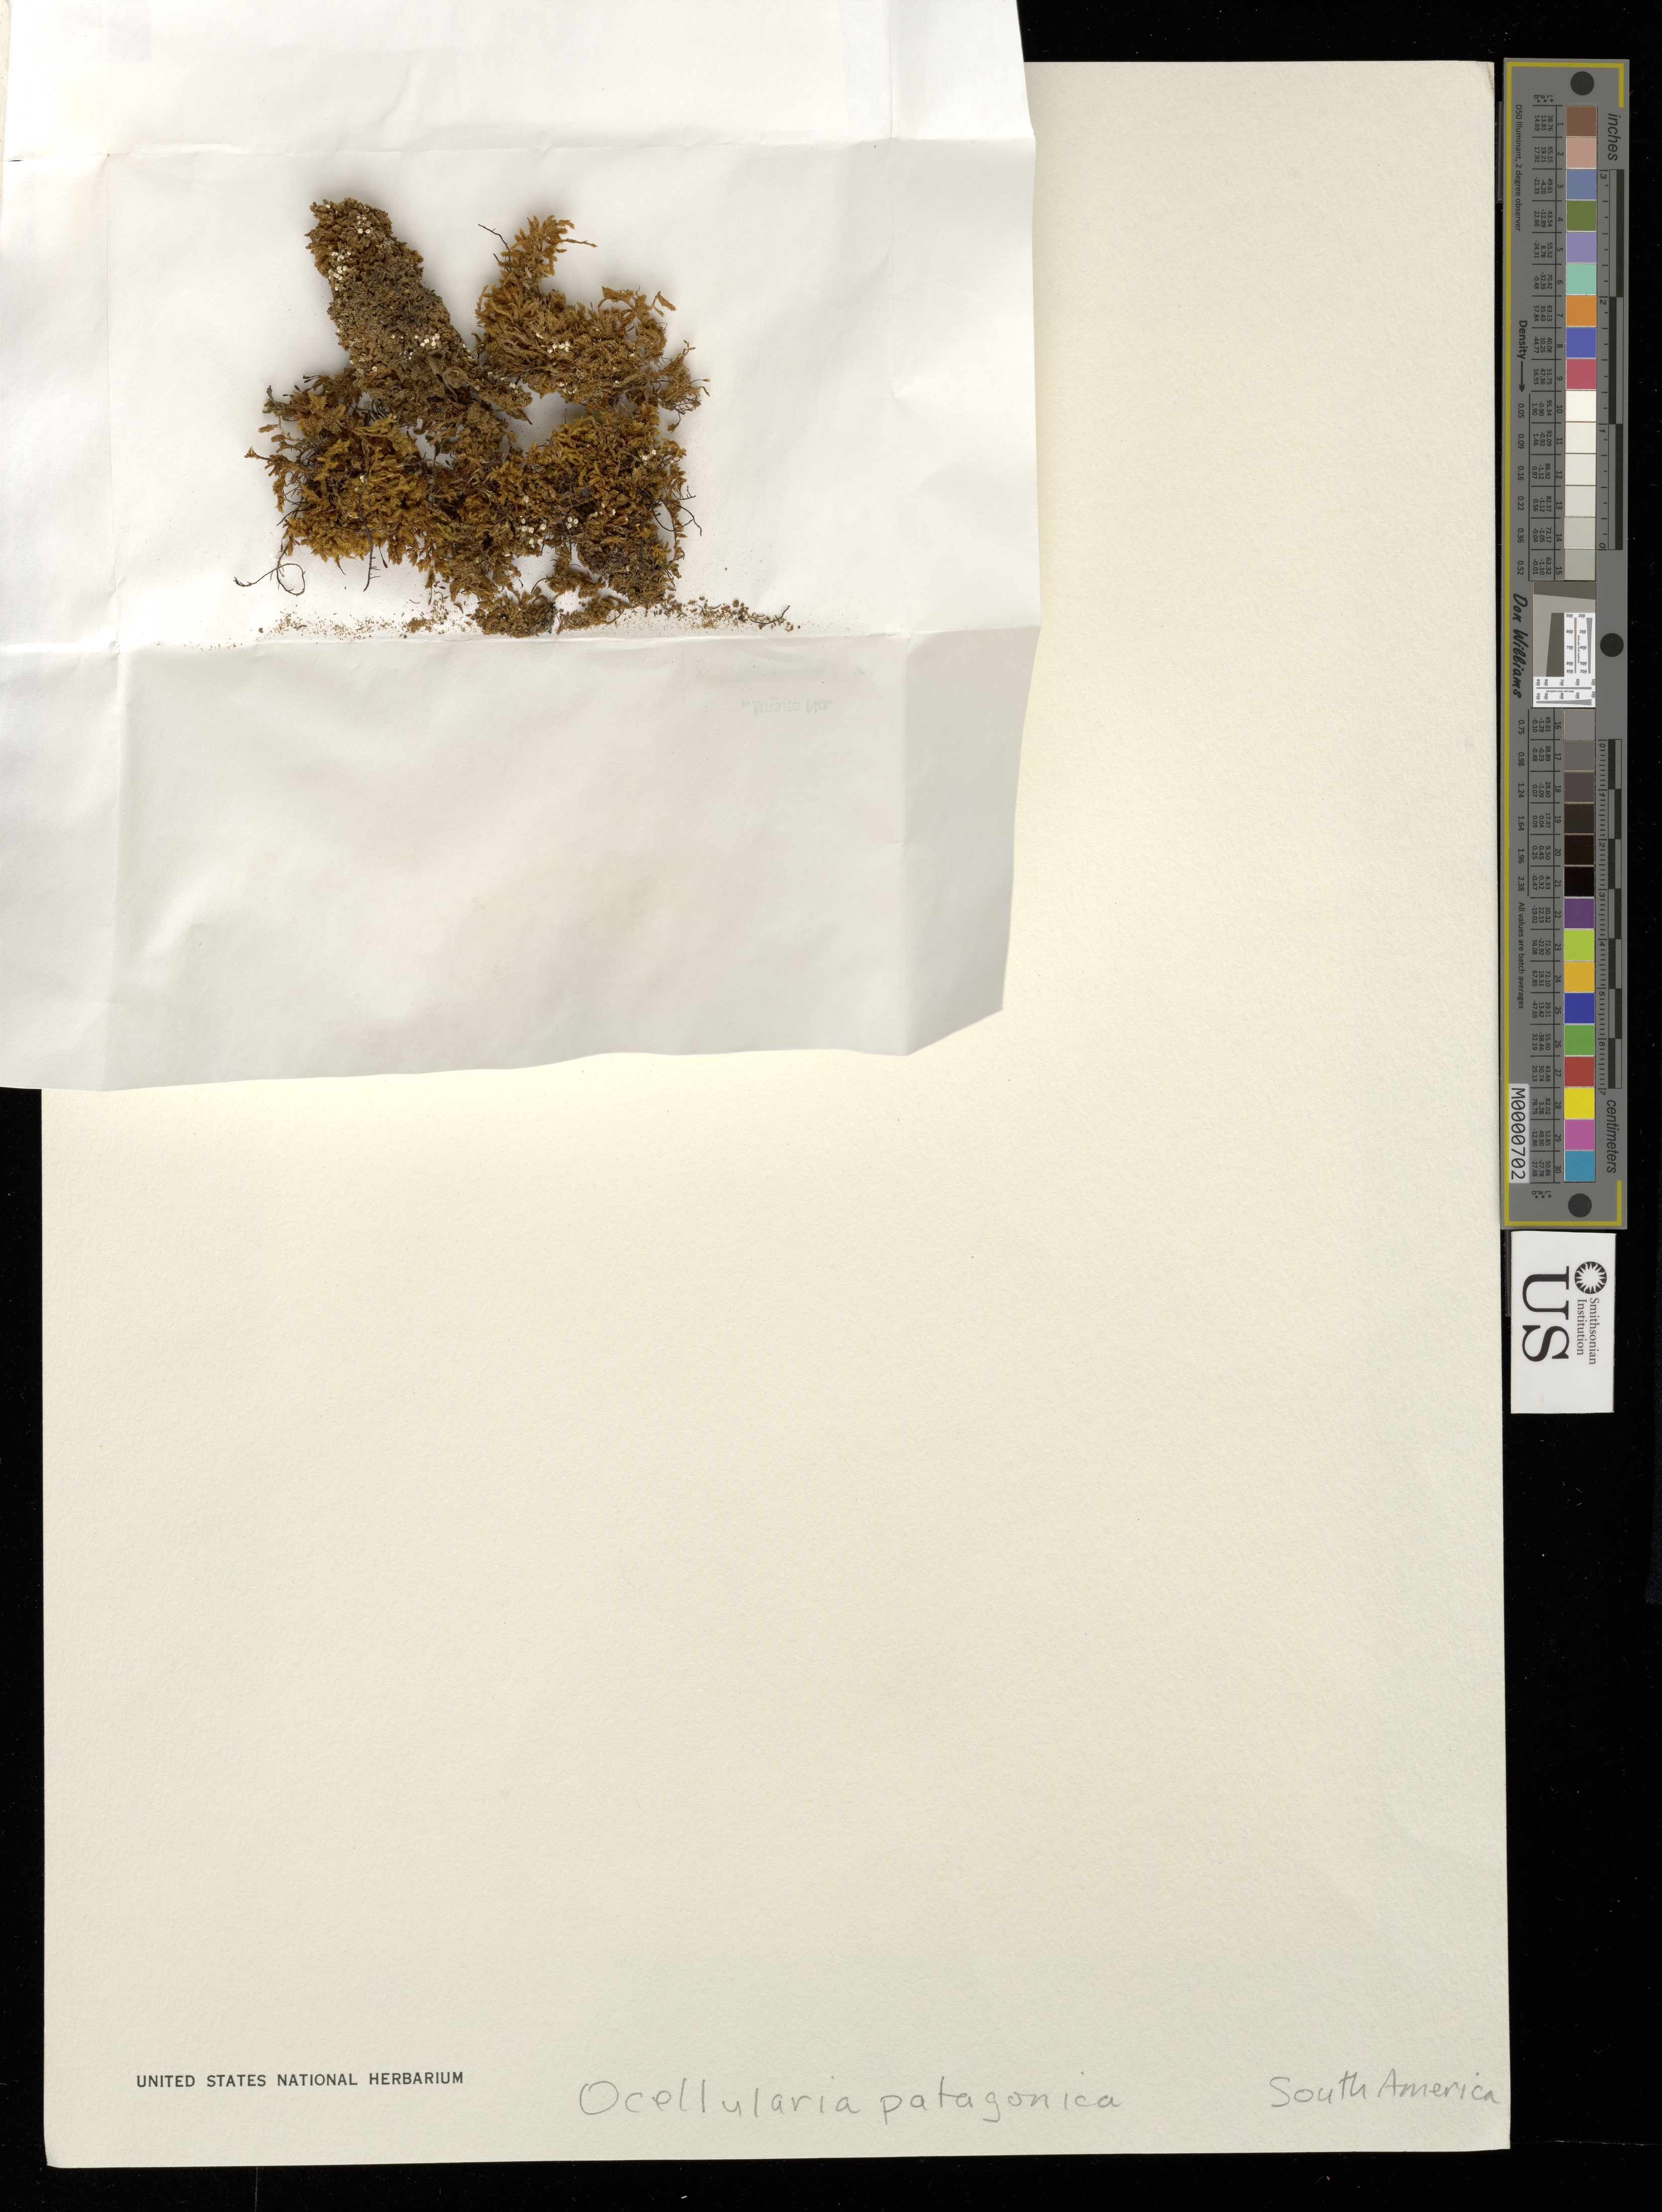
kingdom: Fungi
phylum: Ascomycota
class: Lecanoromycetes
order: Ostropales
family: Graphidaceae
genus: Ocellularia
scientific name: Ocellularia patagonica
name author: Imsh.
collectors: H. Imshaug & K. Ohlsson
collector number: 44785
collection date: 1969-10-05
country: Chile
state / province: Magallanes y de la Antártica Chilena (XII)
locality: Brazo Lobo, Puerto Churruca